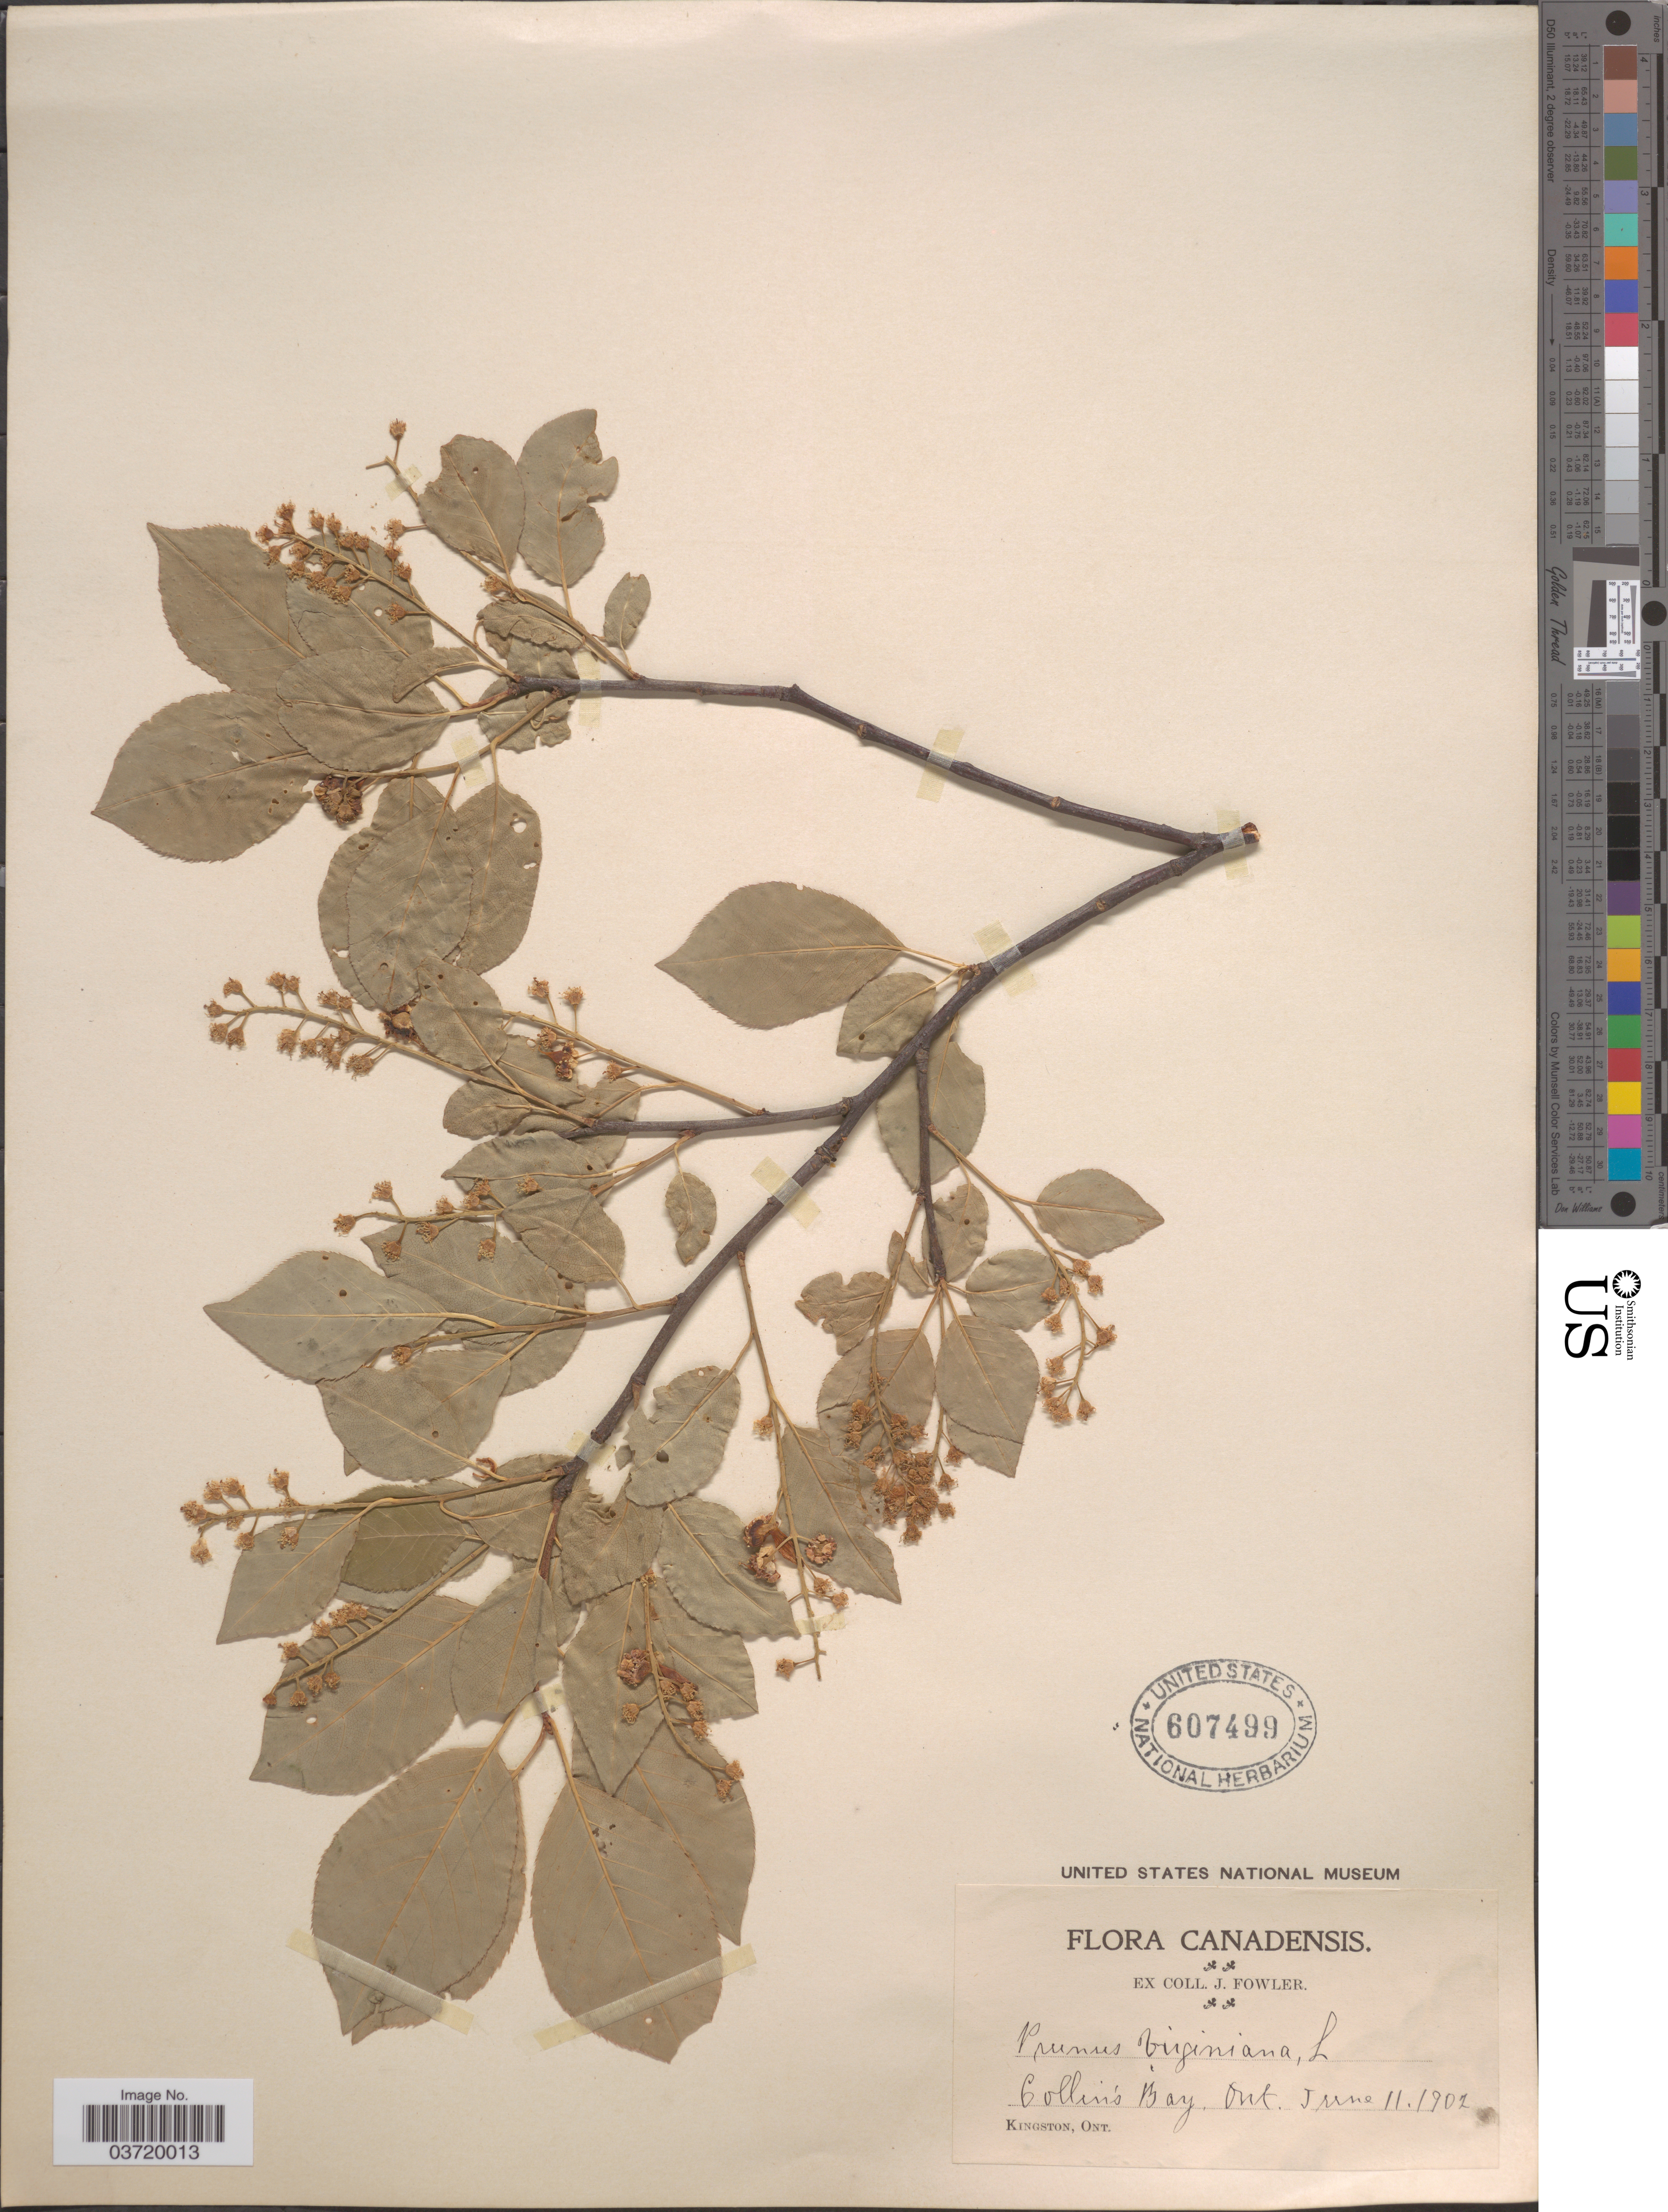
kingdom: Plantae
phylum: Tracheophyta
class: Magnoliopsida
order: Rosales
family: Rosaceae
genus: Prunus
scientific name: Prunus virginiana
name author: L.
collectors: J. Fowler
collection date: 1902-06-11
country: Canada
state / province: Ontario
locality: Collin's Bay.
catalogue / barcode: US 607499